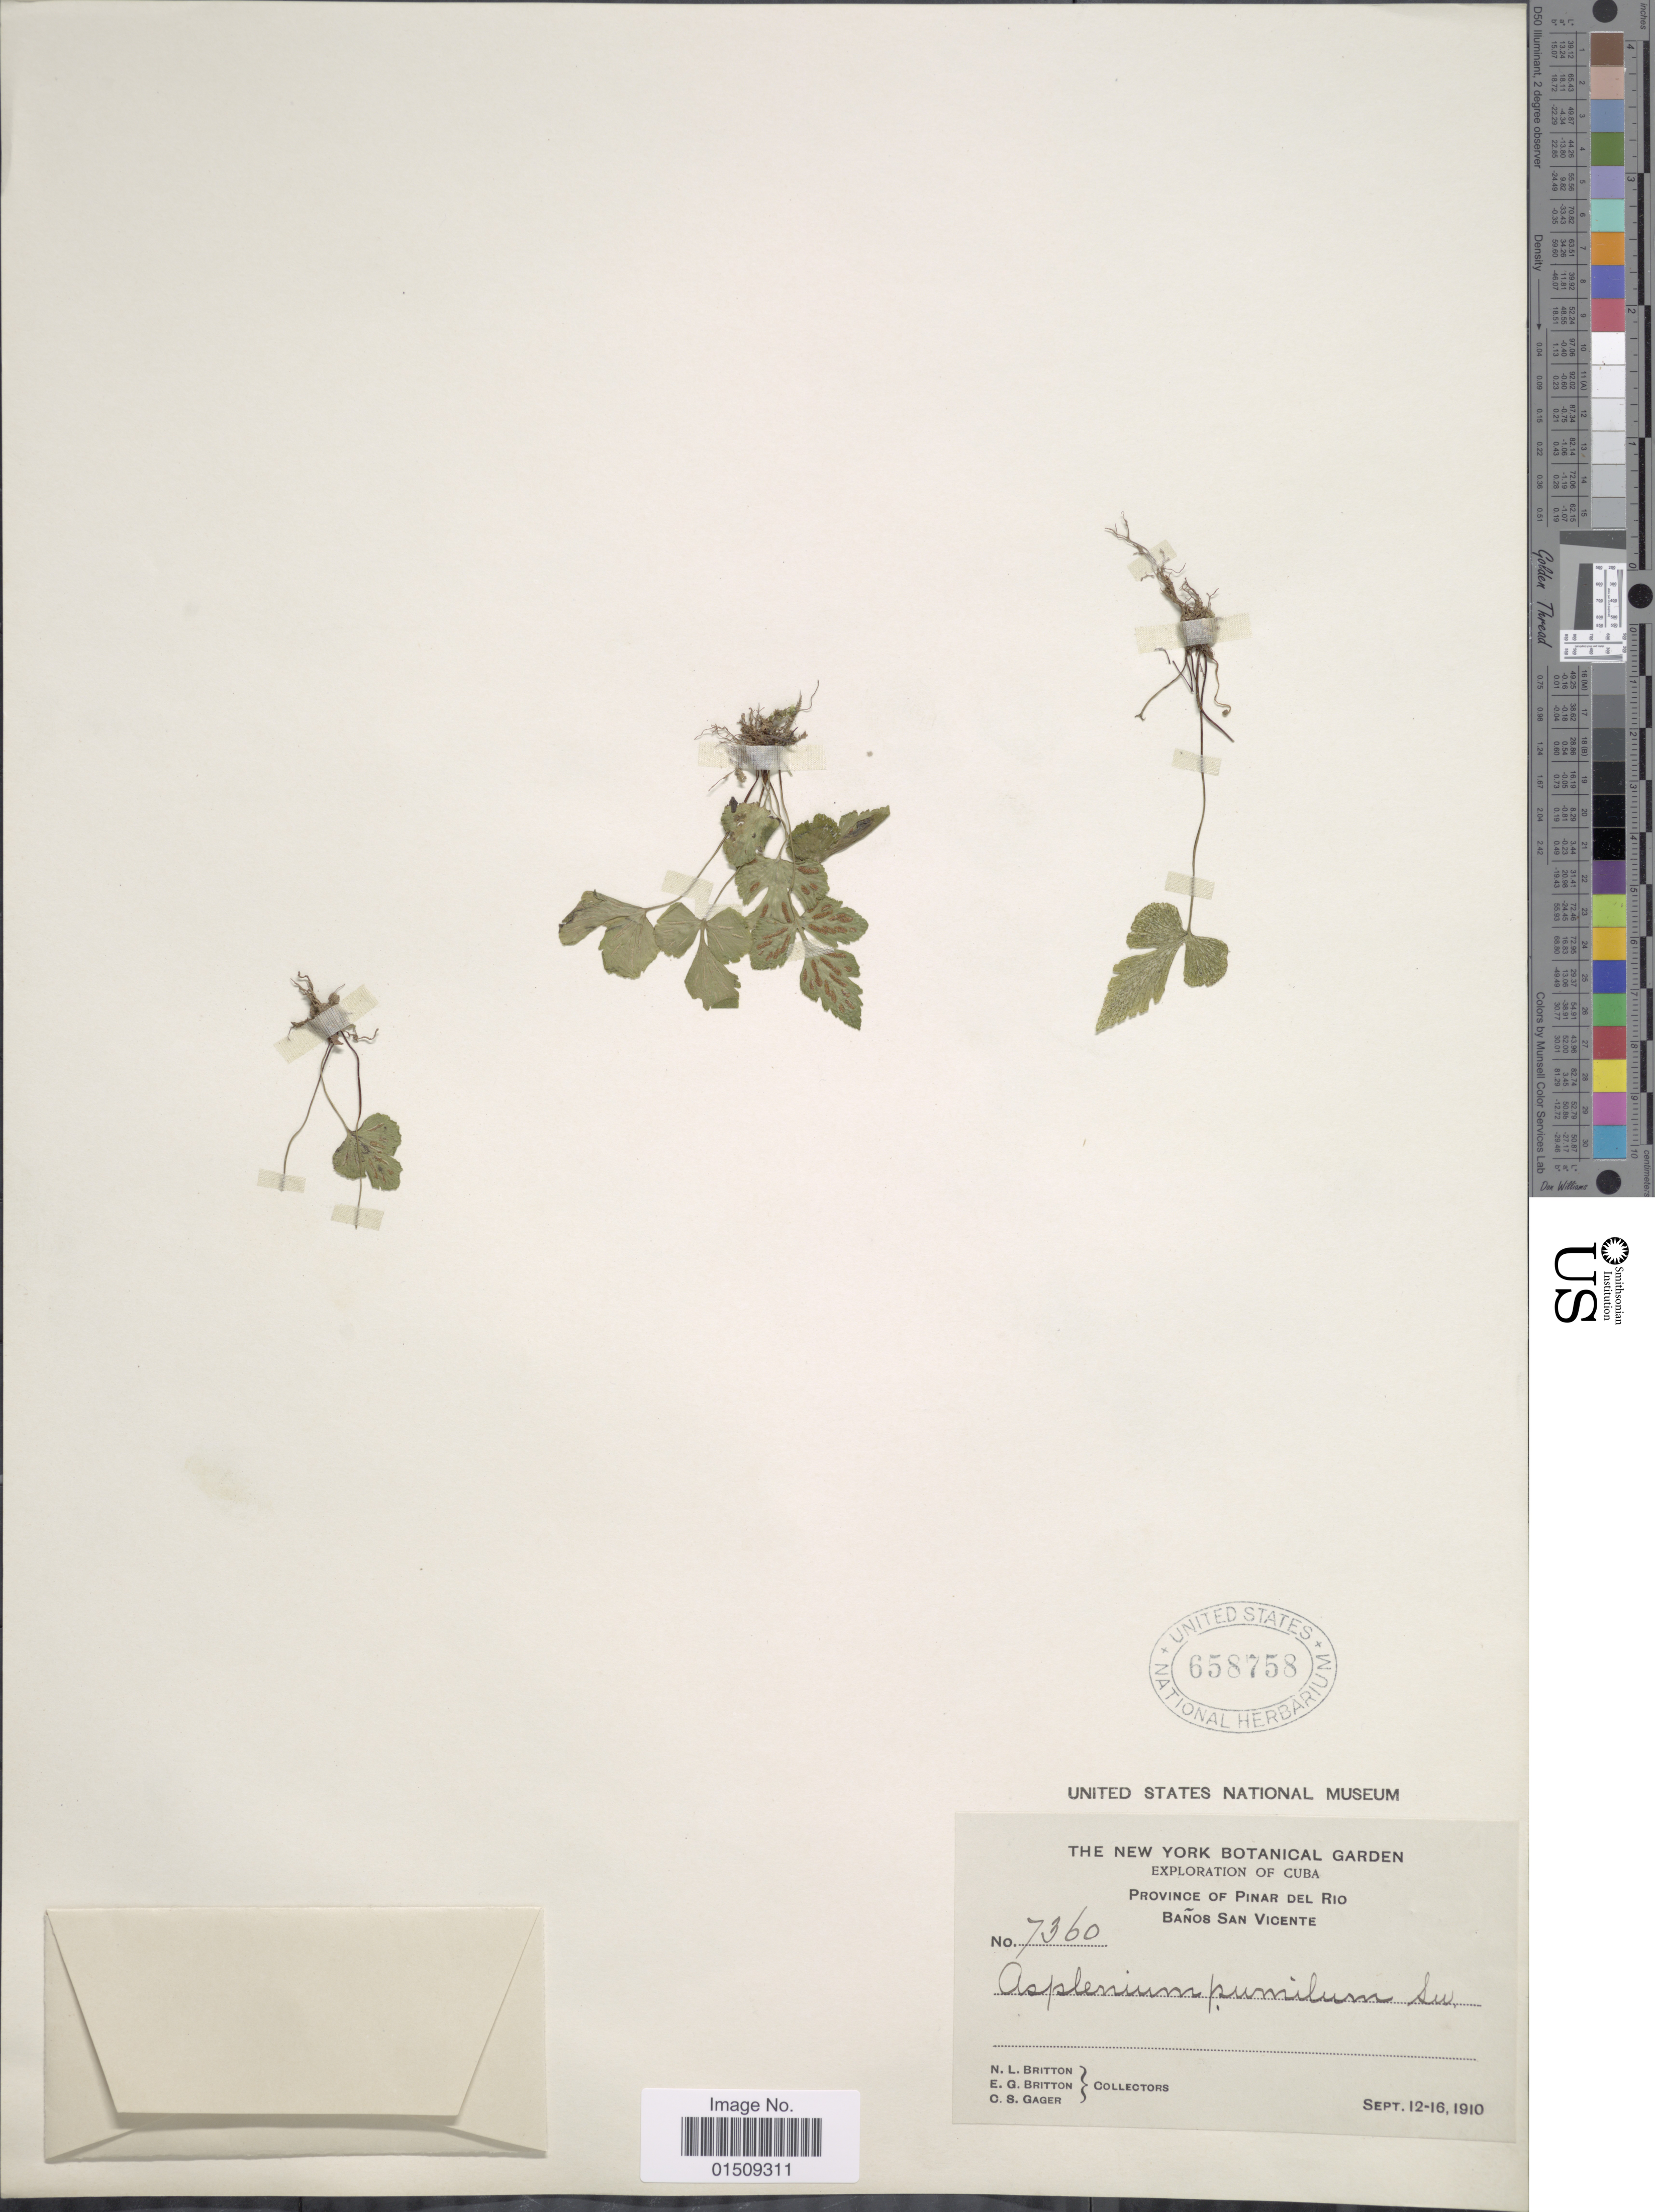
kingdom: Plantae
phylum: Tracheophyta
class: Polypodiopsida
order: Polypodiales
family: Aspleniaceae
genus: Asplenium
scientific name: Asplenium pumilum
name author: Sw.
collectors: N. Britton, E. G. Britton & C. Gager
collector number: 7360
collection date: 1910-09-12/1910-09-16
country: Cuba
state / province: Pinar del Río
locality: Province of Pinar del Rio, Baños San Vicente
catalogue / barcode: US 658758